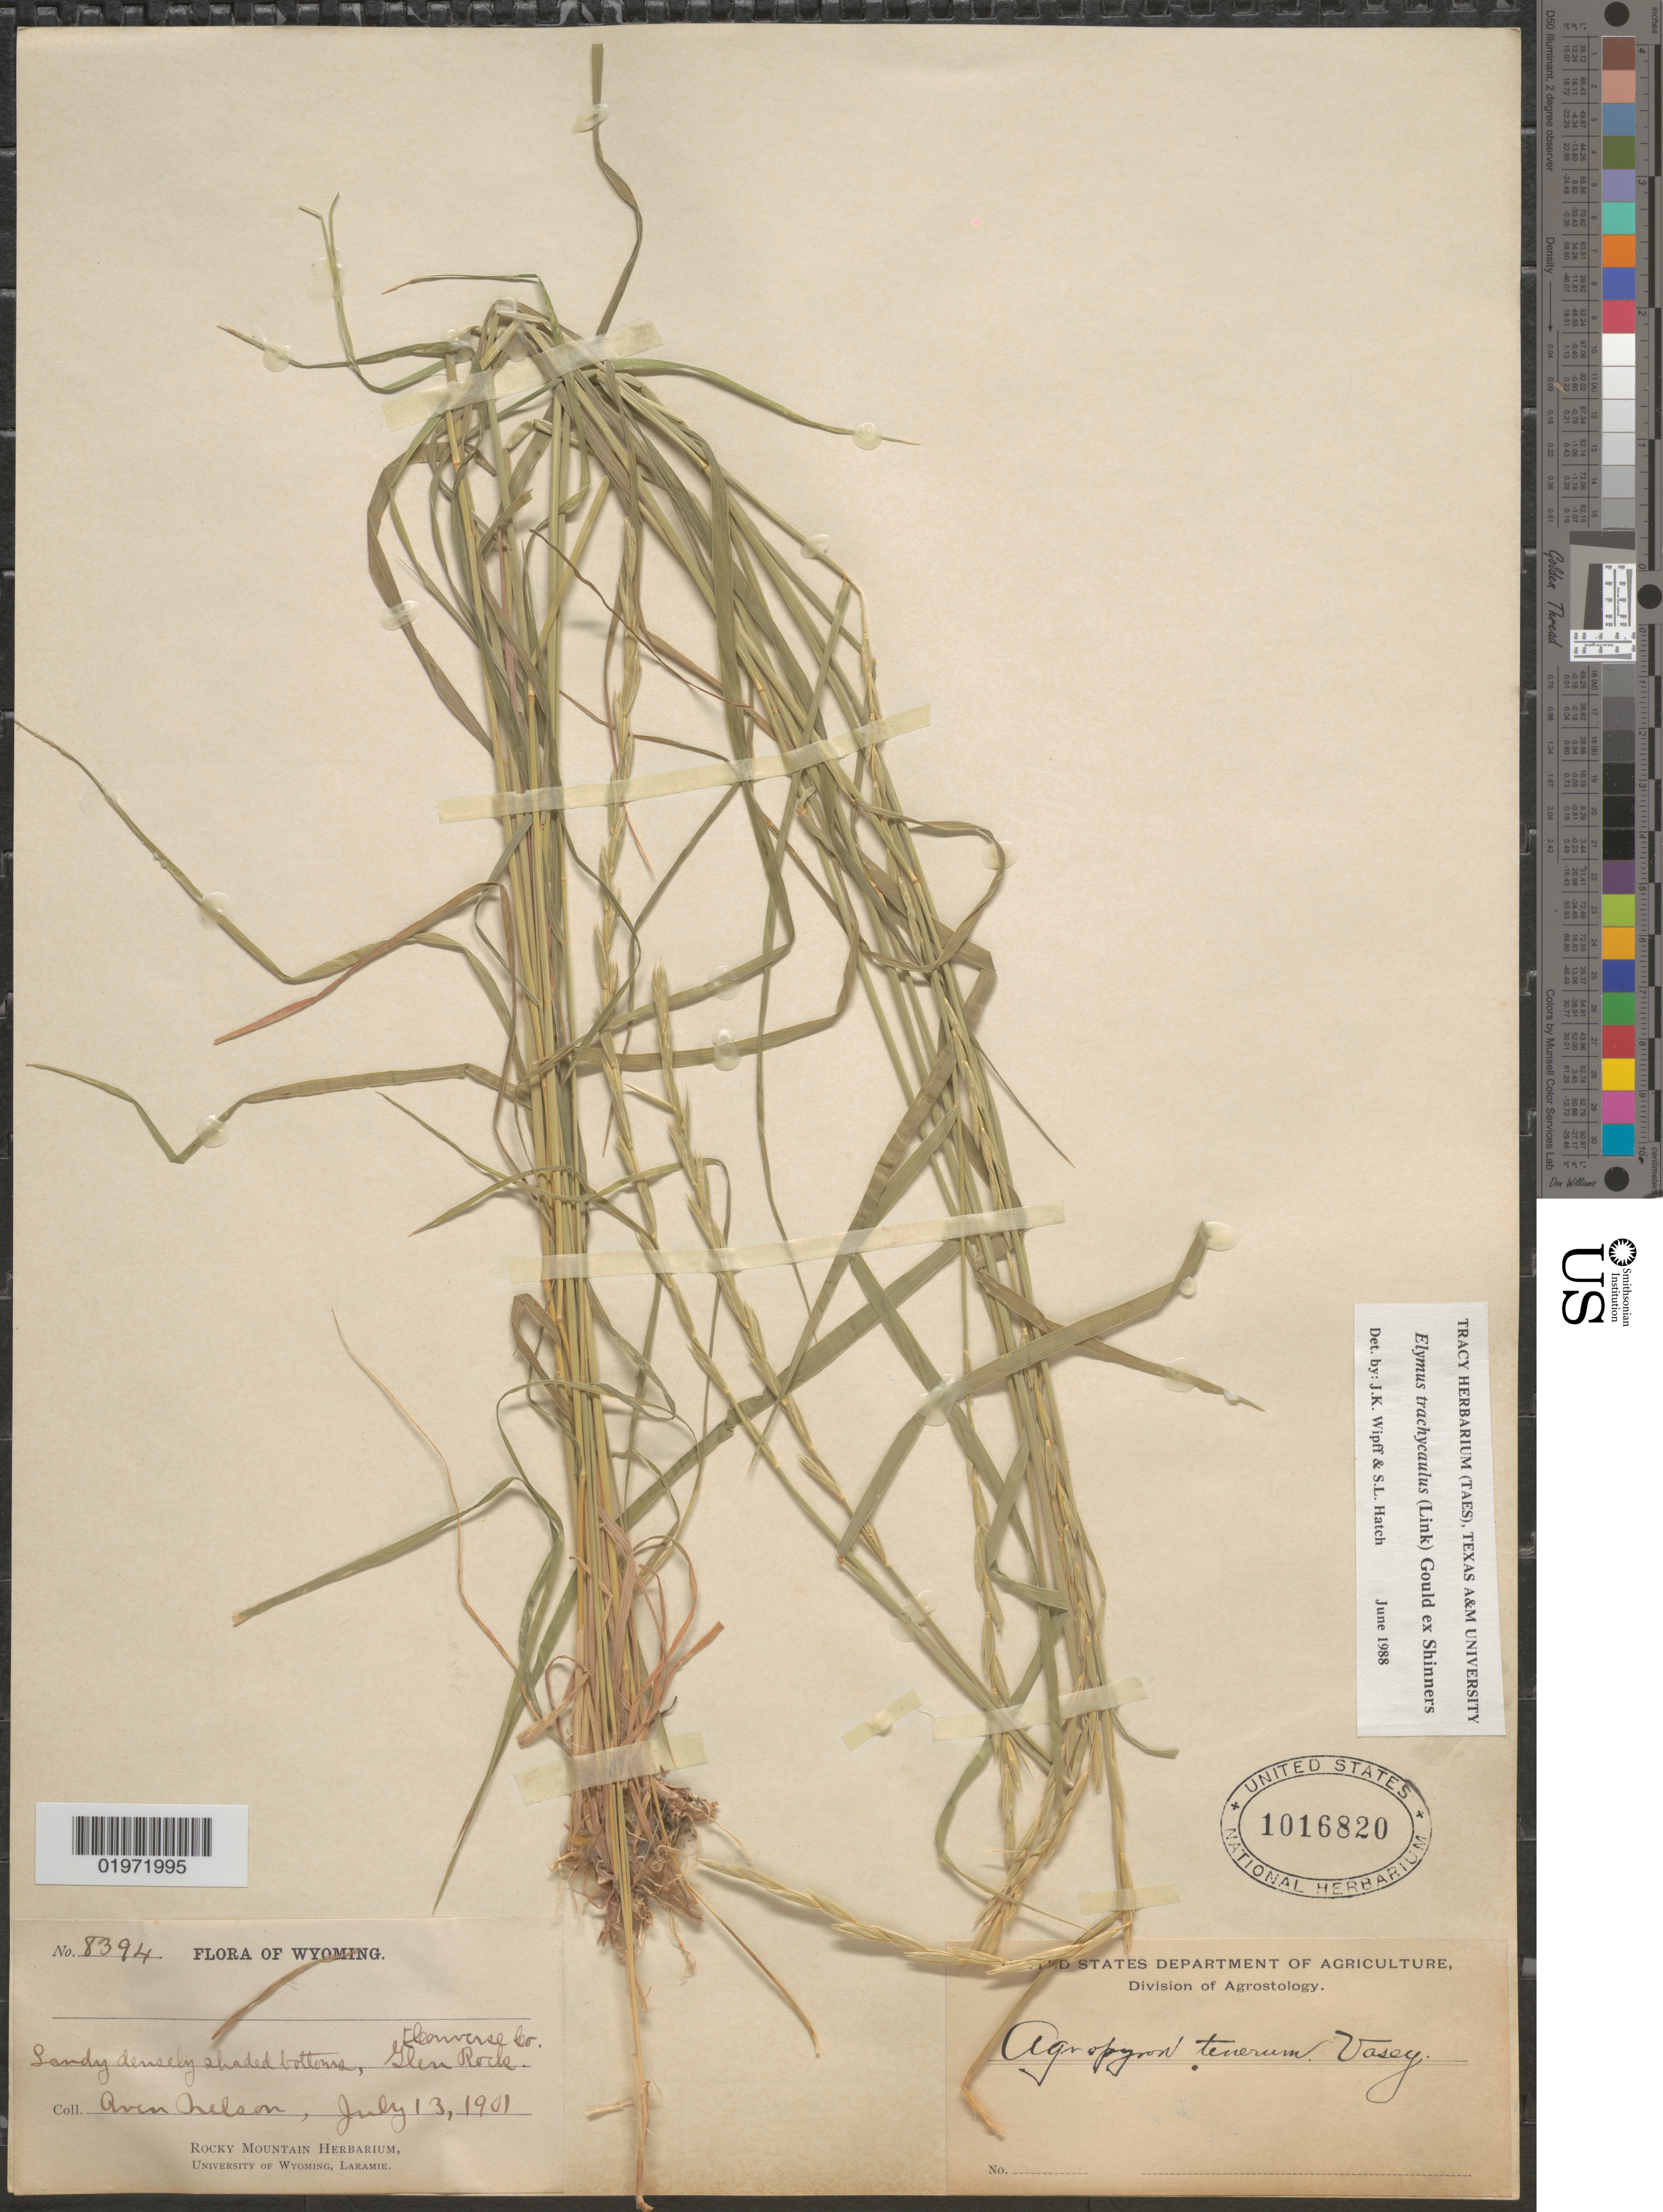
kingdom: Plantae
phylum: Tracheophyta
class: Liliopsida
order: Poales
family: Poaceae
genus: Elymus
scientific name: Elymus trachycaulus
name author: (Link) Gould ex Shinners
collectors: A. Nelson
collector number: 8394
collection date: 1901-07-13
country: United States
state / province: Wyoming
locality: Sandy densely shaded bottoms, Glen rocks. Converse Co.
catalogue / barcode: US 1016820